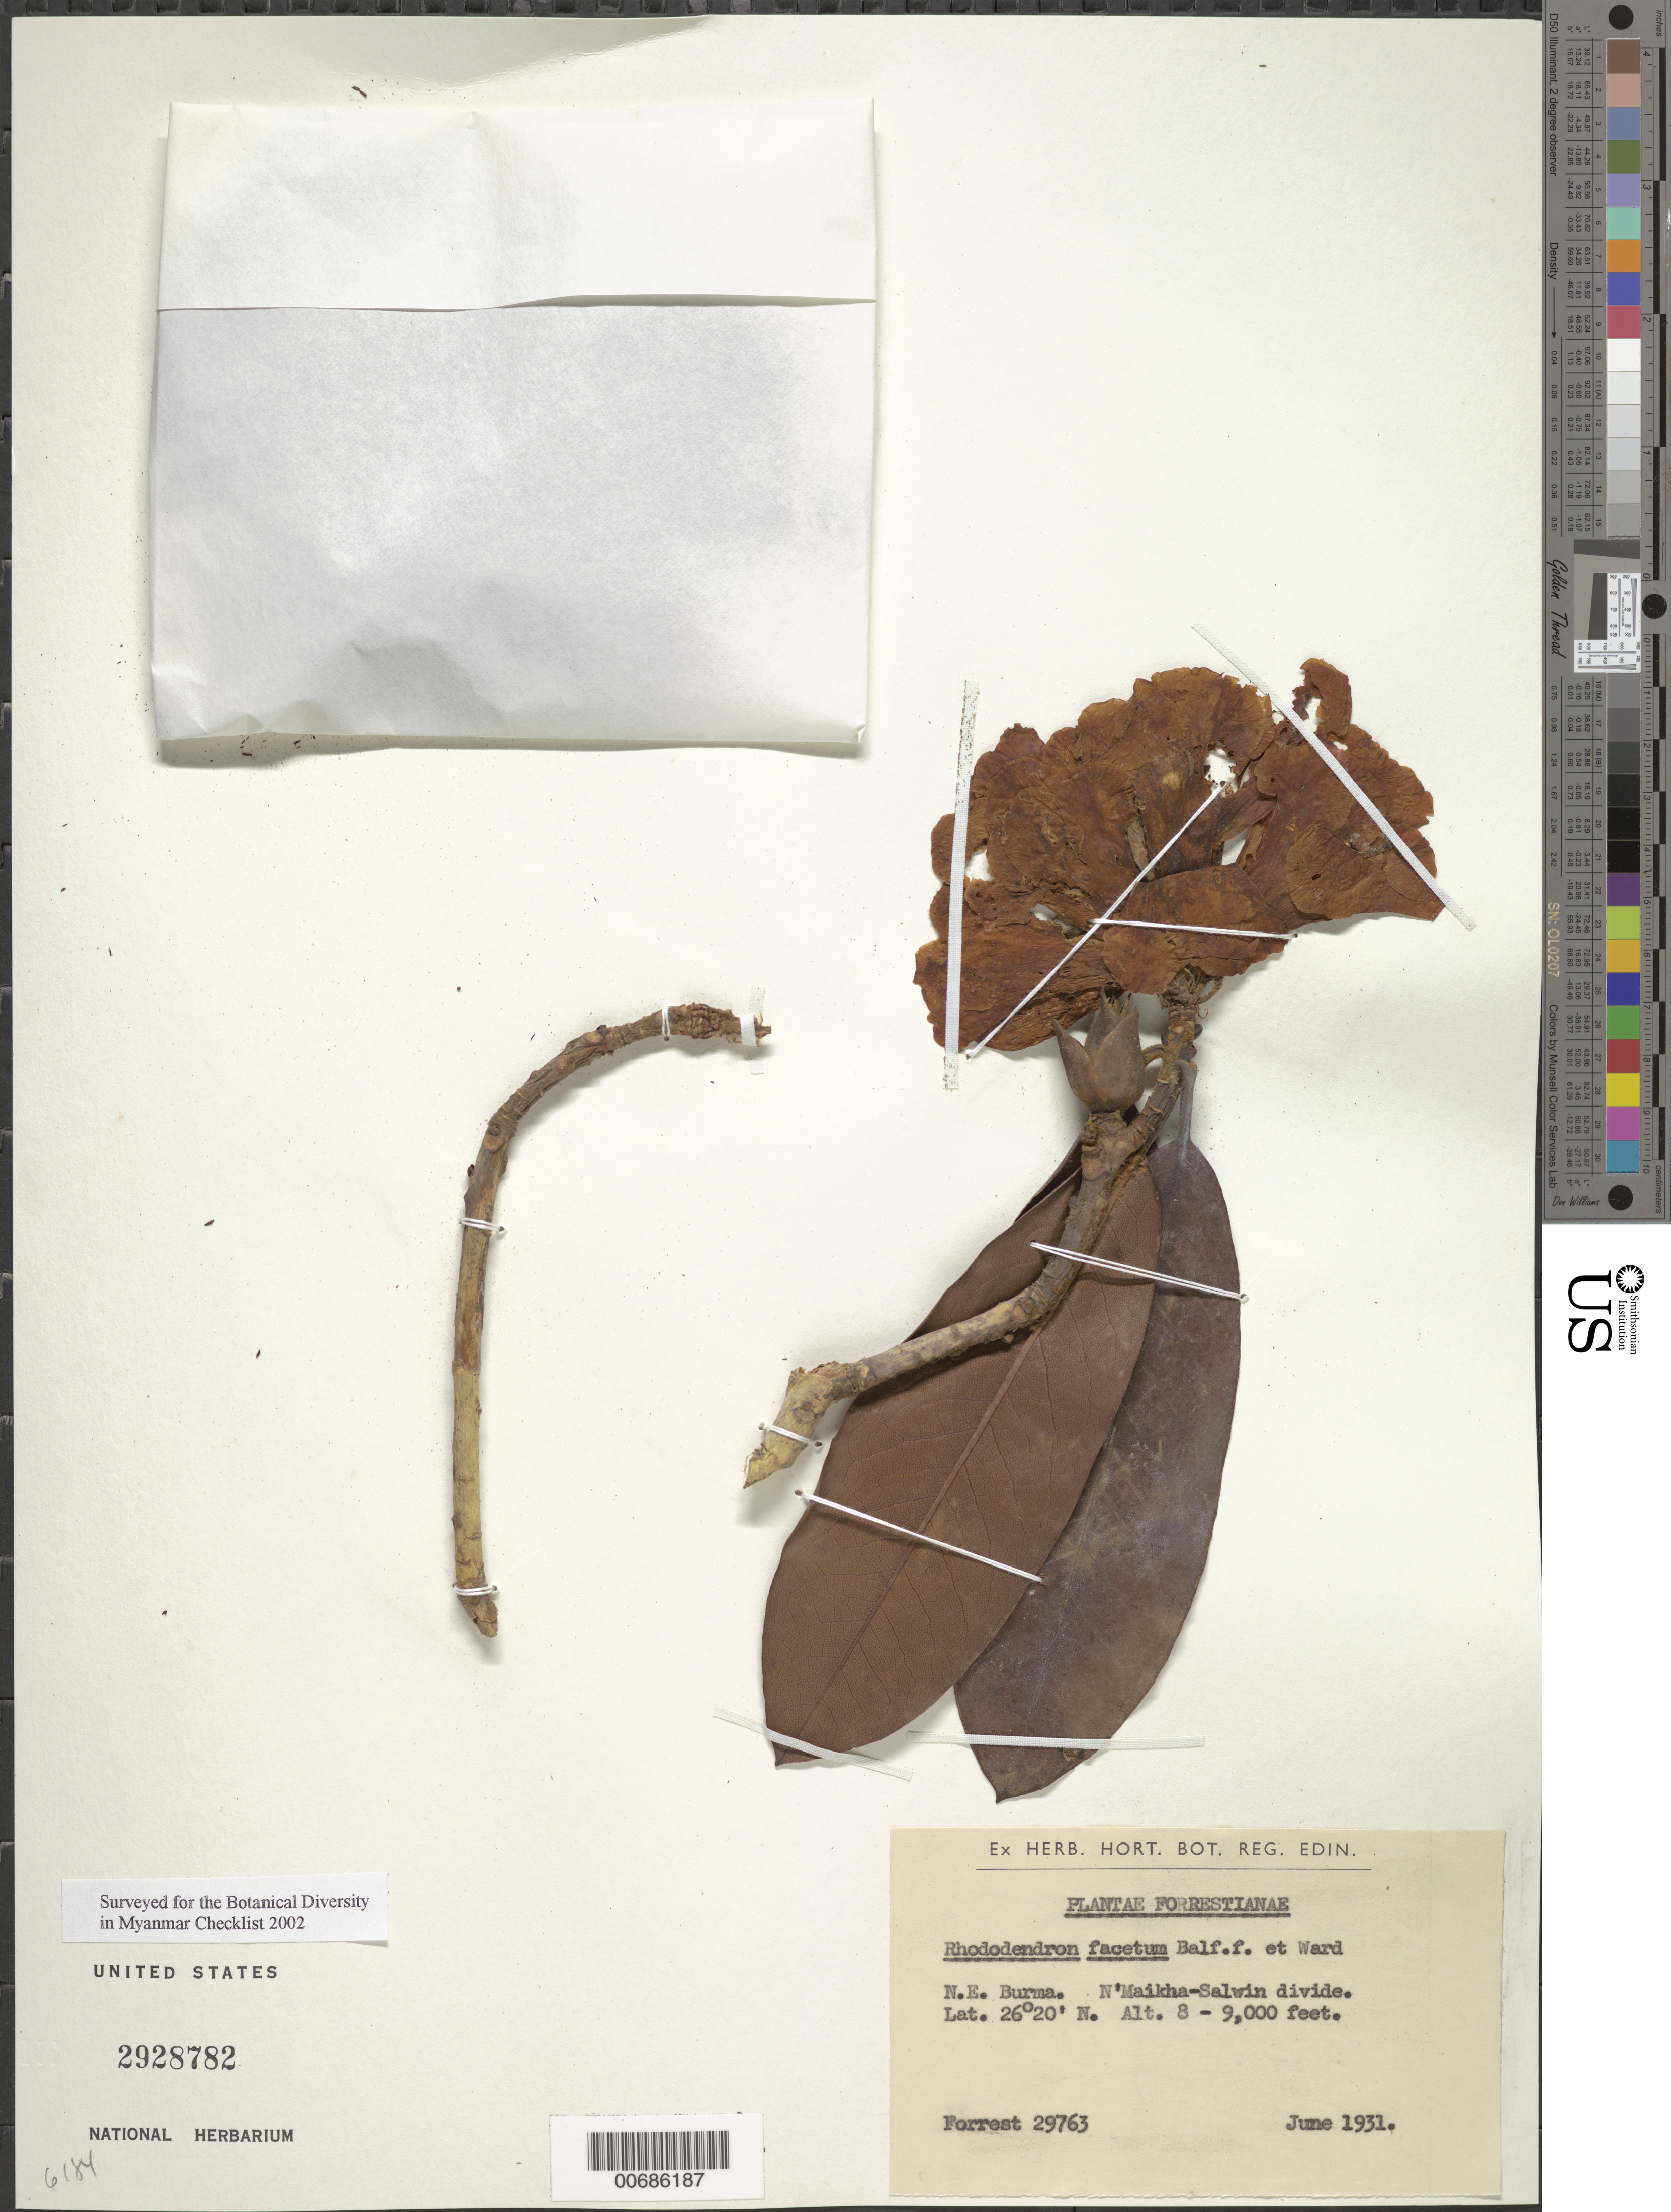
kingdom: Plantae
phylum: Tracheophyta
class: Magnoliopsida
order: Ericales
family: Ericaceae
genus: Rhododendron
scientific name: Rhododendron facetum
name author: Balf. f. & Ward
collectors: G. Forrest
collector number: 29763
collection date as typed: Jun 1931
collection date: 1931-06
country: Myanmar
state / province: Kachin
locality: N'Maikha-Salwin Divide, W flank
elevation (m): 2438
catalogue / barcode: US 2928782